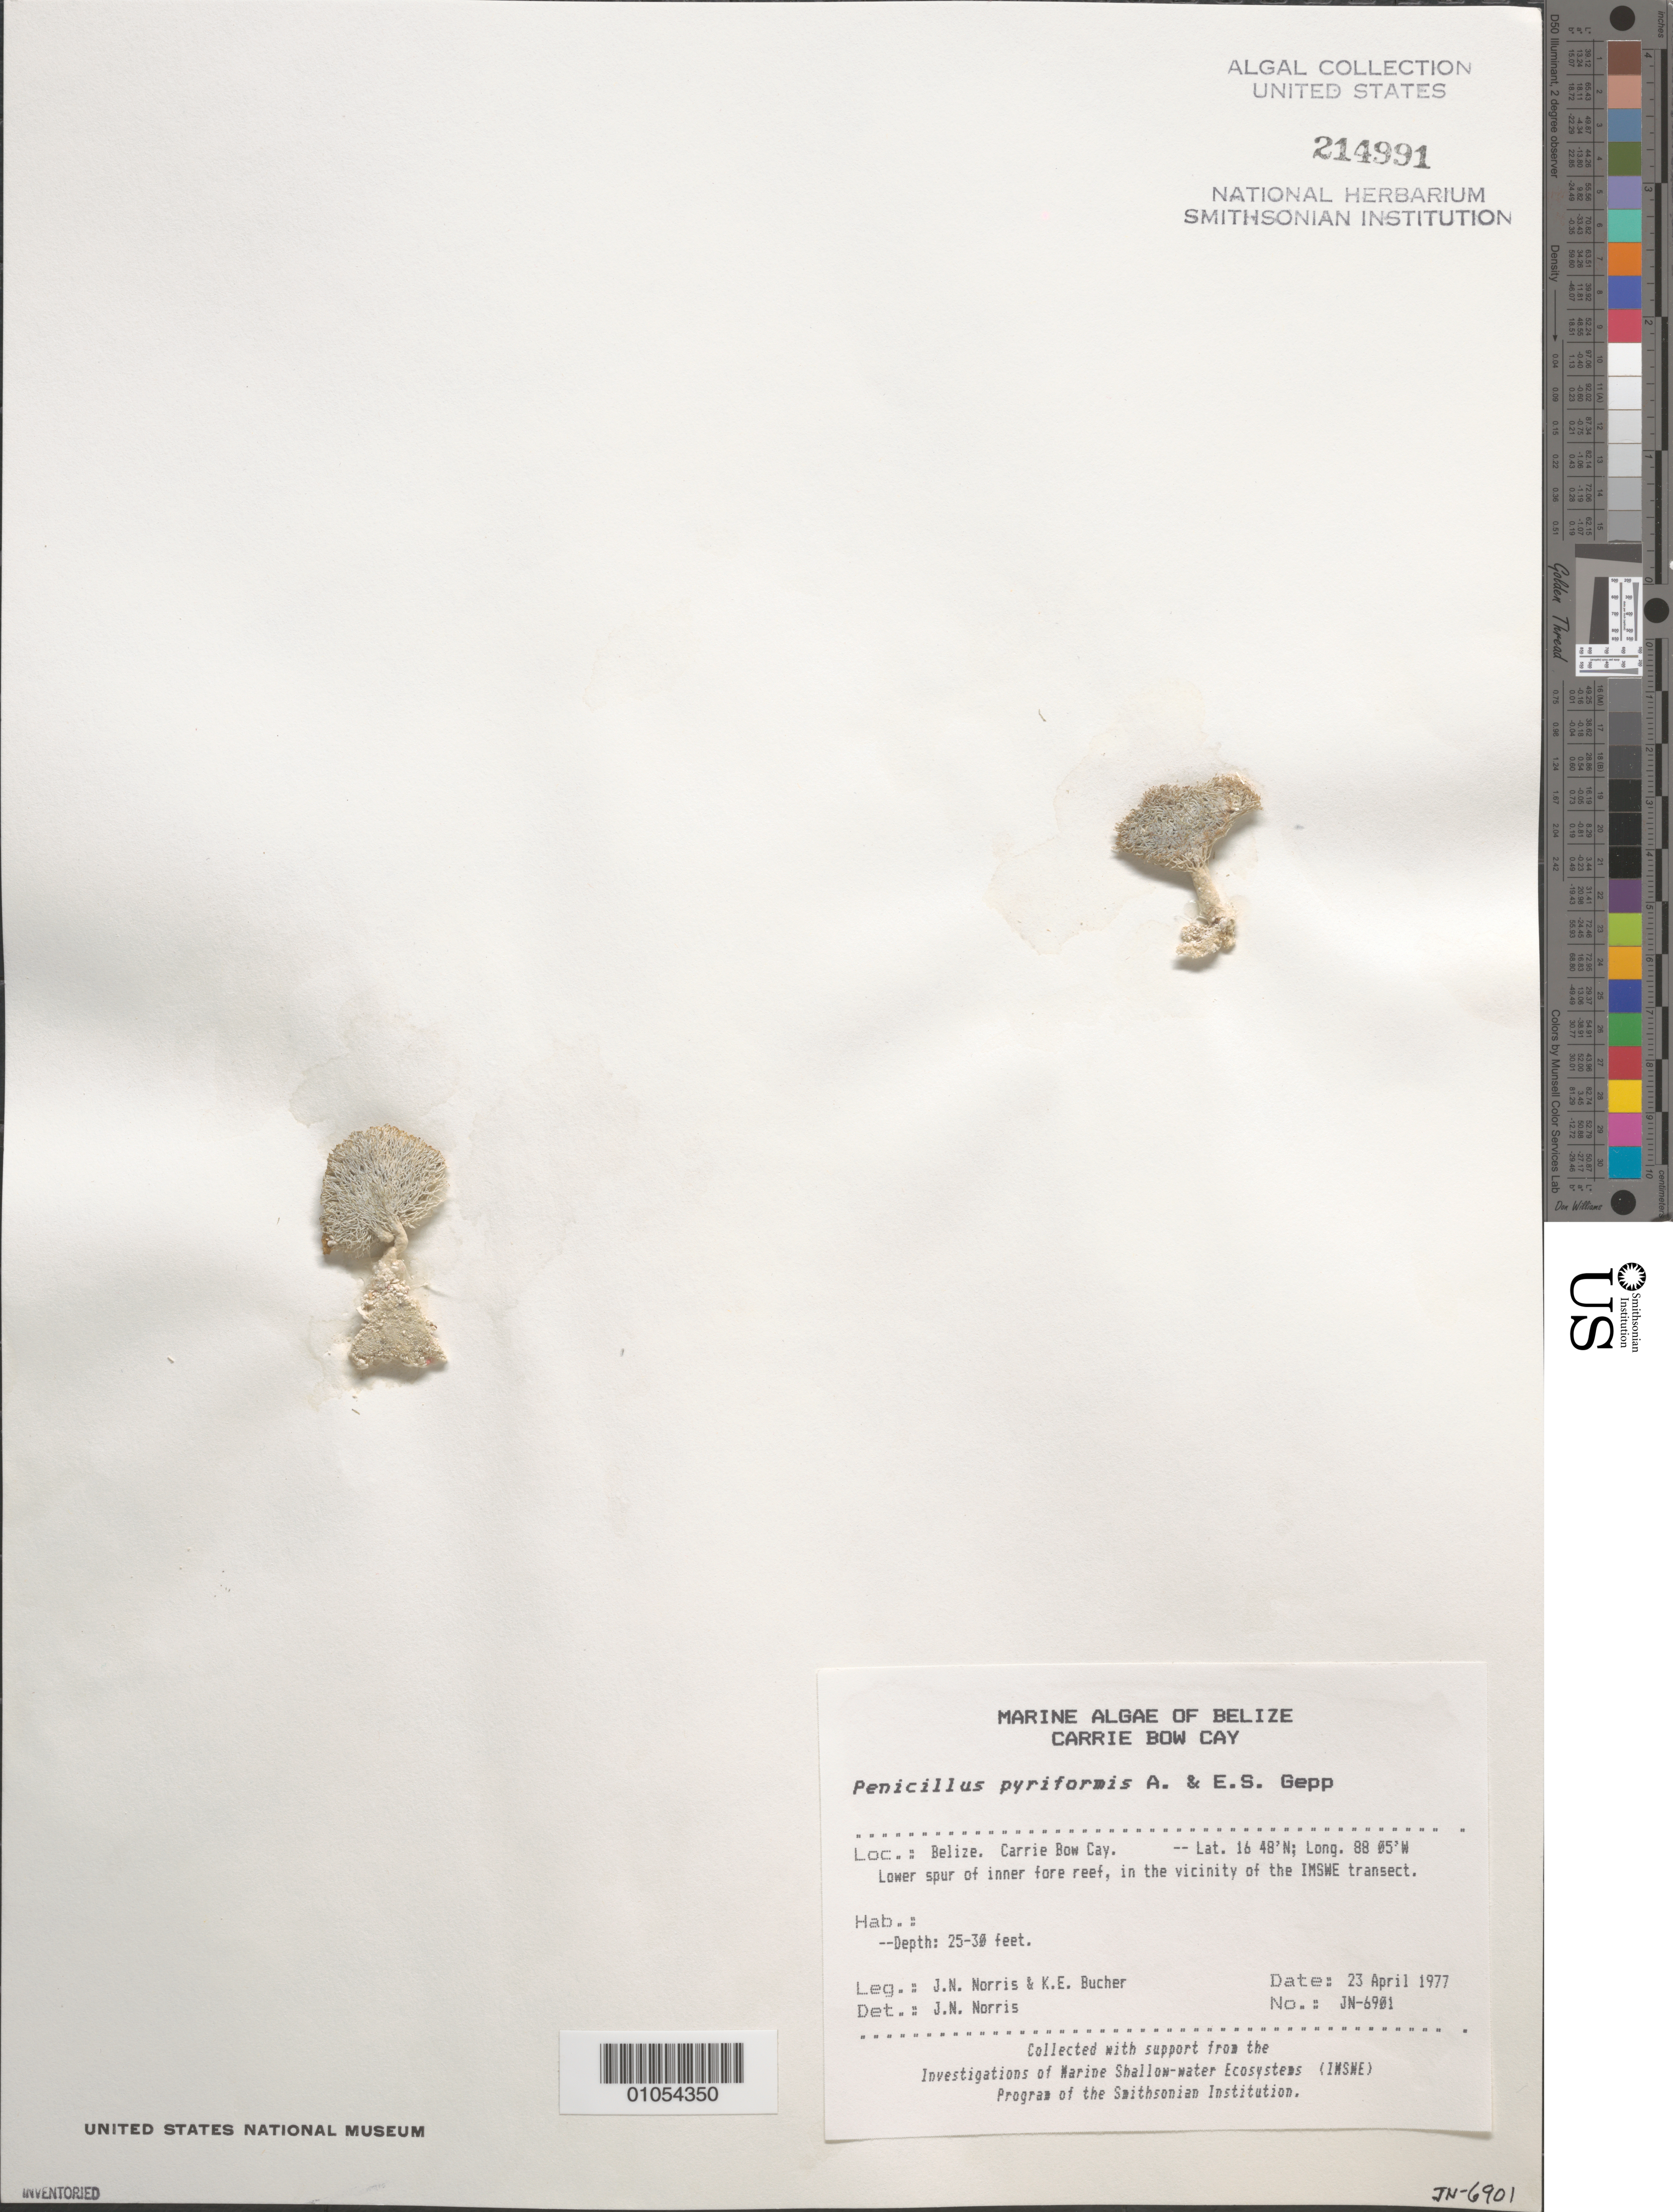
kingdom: Plantae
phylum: Chlorophyta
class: Ulvophyceae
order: Bryopsidales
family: Udoteaceae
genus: Penicillus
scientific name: Penicillus pyriformis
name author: A. Gepp & E. Gepp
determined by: Norris, James N.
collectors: J. N. Norris & K. E. Bucher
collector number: JN-6901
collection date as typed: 23 Apr 1977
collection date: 1977-04-23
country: Belize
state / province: Stann Creek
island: Carrie Bow Cay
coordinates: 16 48'N, 88 05'W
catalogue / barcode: US 214991